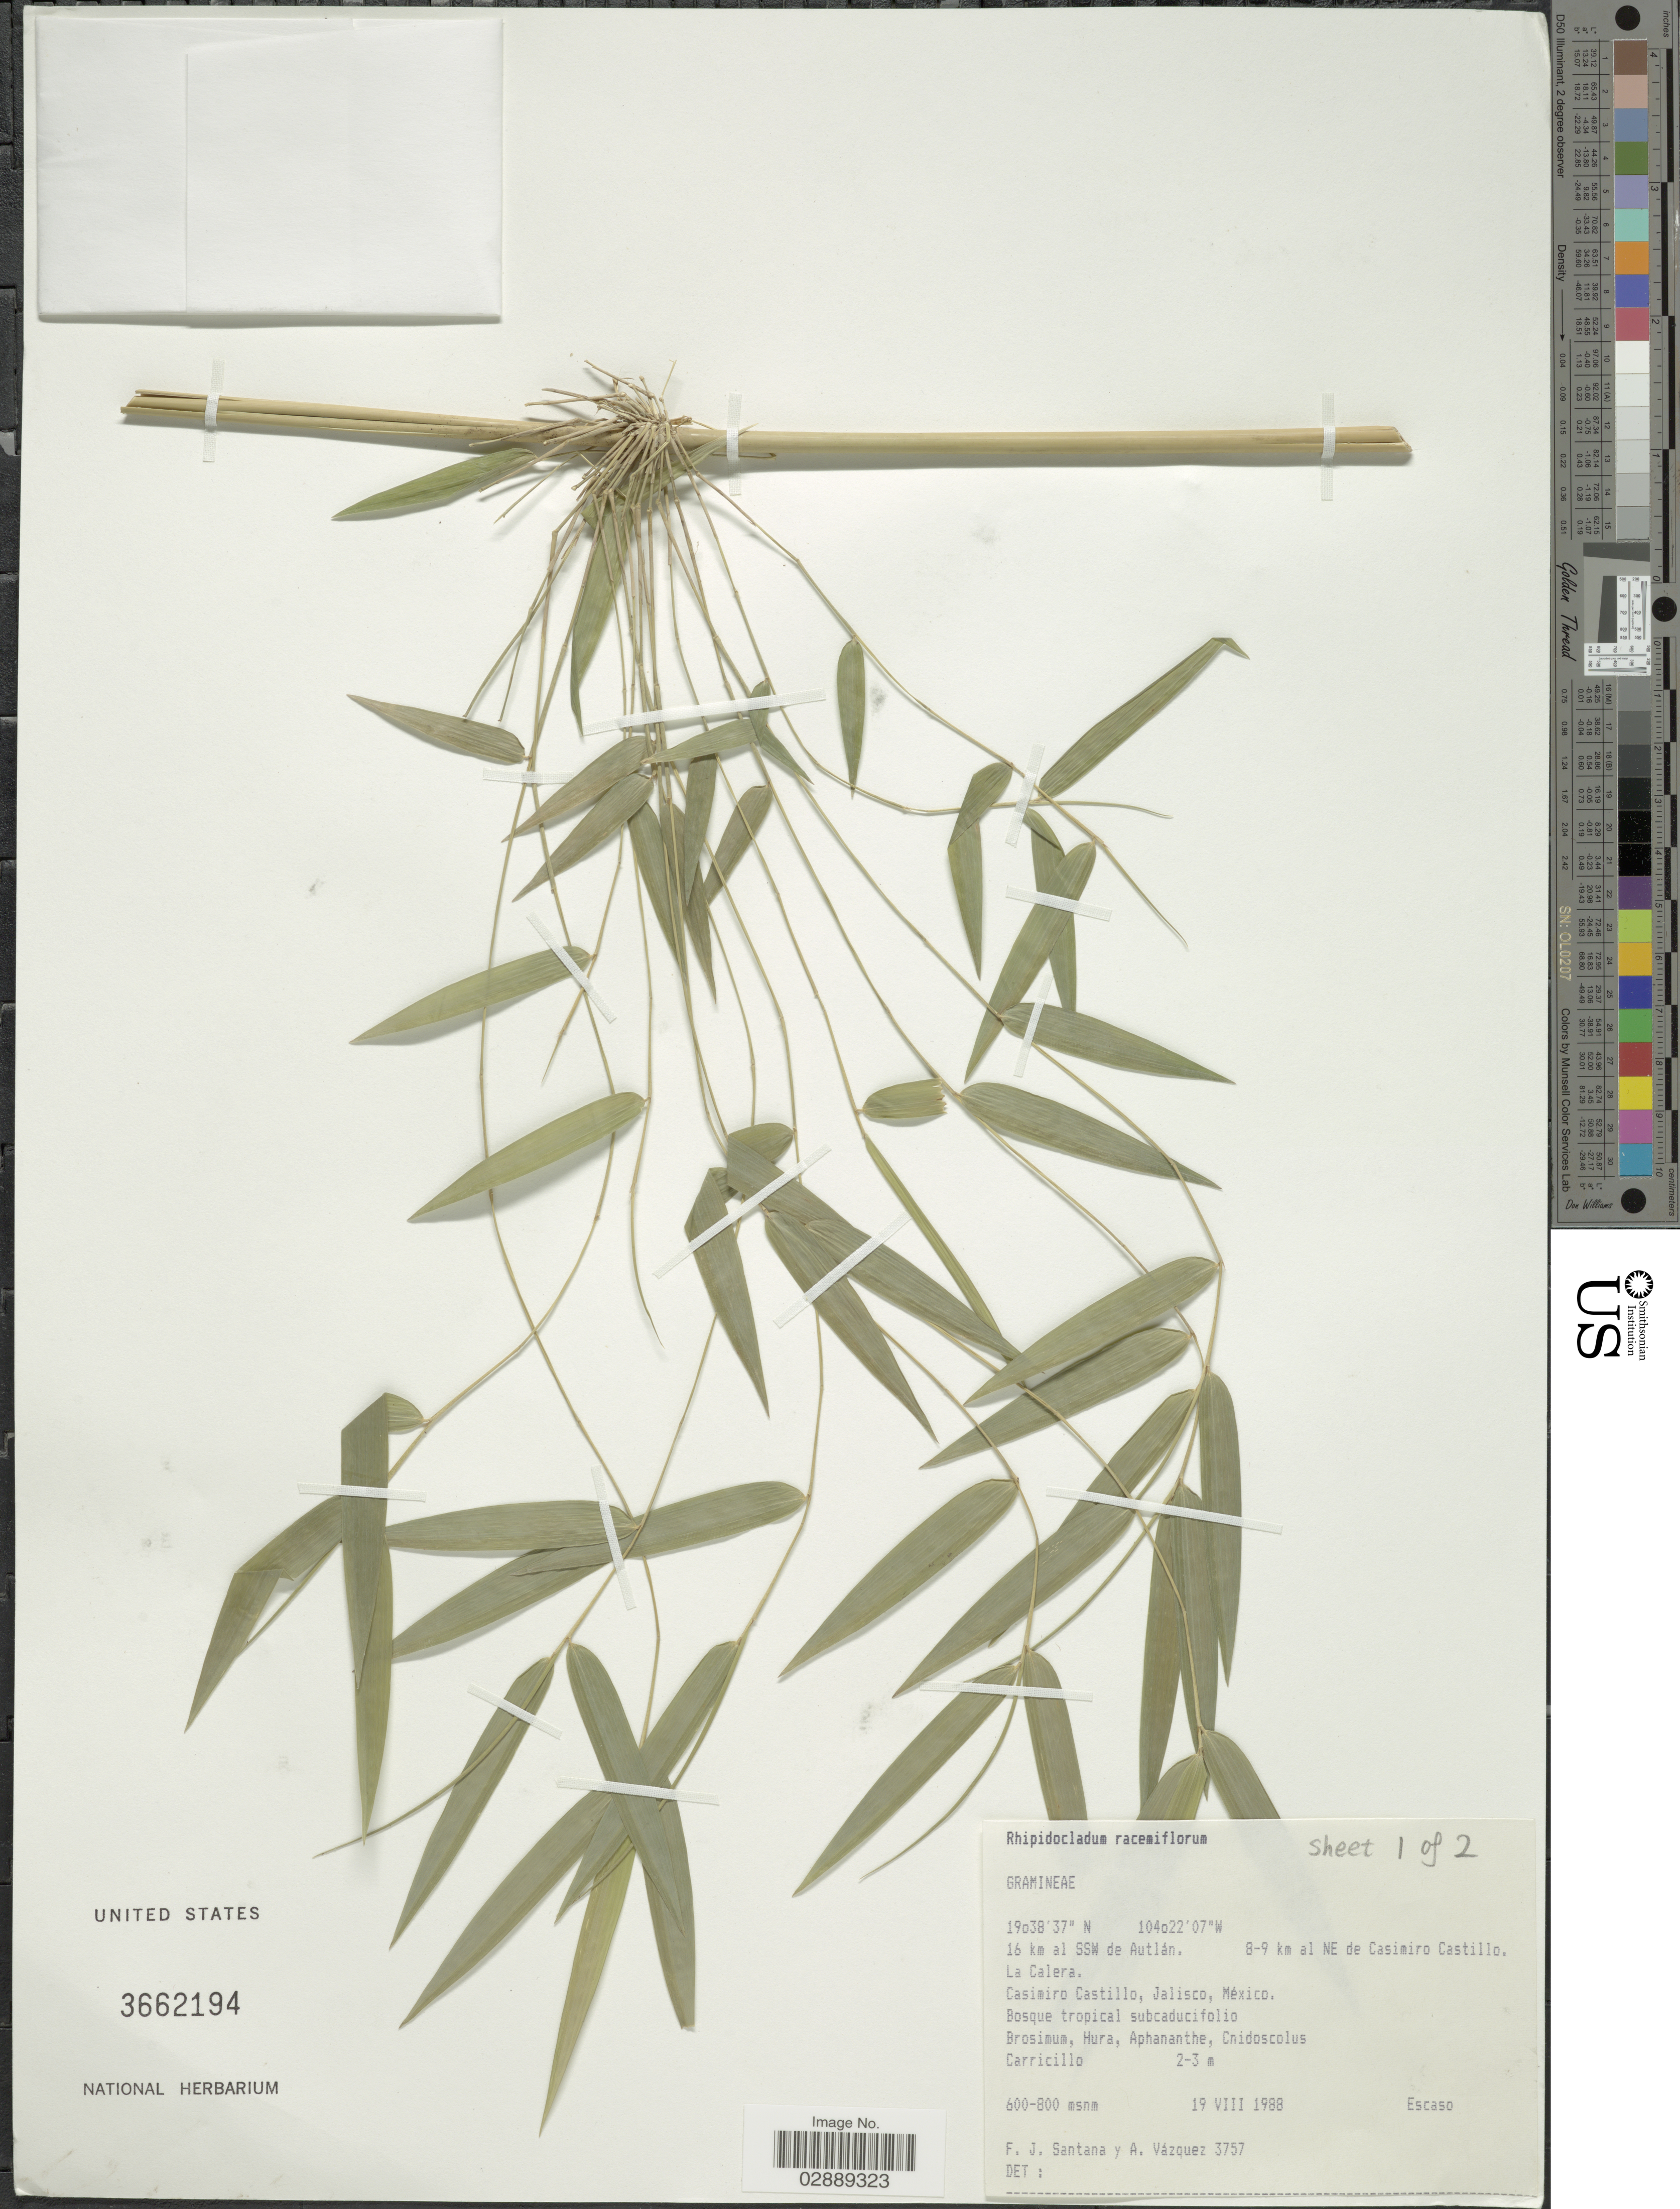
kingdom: Plantae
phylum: Tracheophyta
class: Liliopsida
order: Poales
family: Poaceae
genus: Rhipidocladum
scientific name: Rhipidocladum racemiflorum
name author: (Steud.) McClure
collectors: F. Santana & A. Vazquez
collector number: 3757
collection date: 1988-08-19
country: Mexico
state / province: Jalisco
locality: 16 km al SSW de Autlan. 8-9 km al NE de Casimiro Castillo. La Calera. Casimiro Castillo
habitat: Bosque tropical subcaducifolio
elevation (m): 600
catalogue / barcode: US 3662194